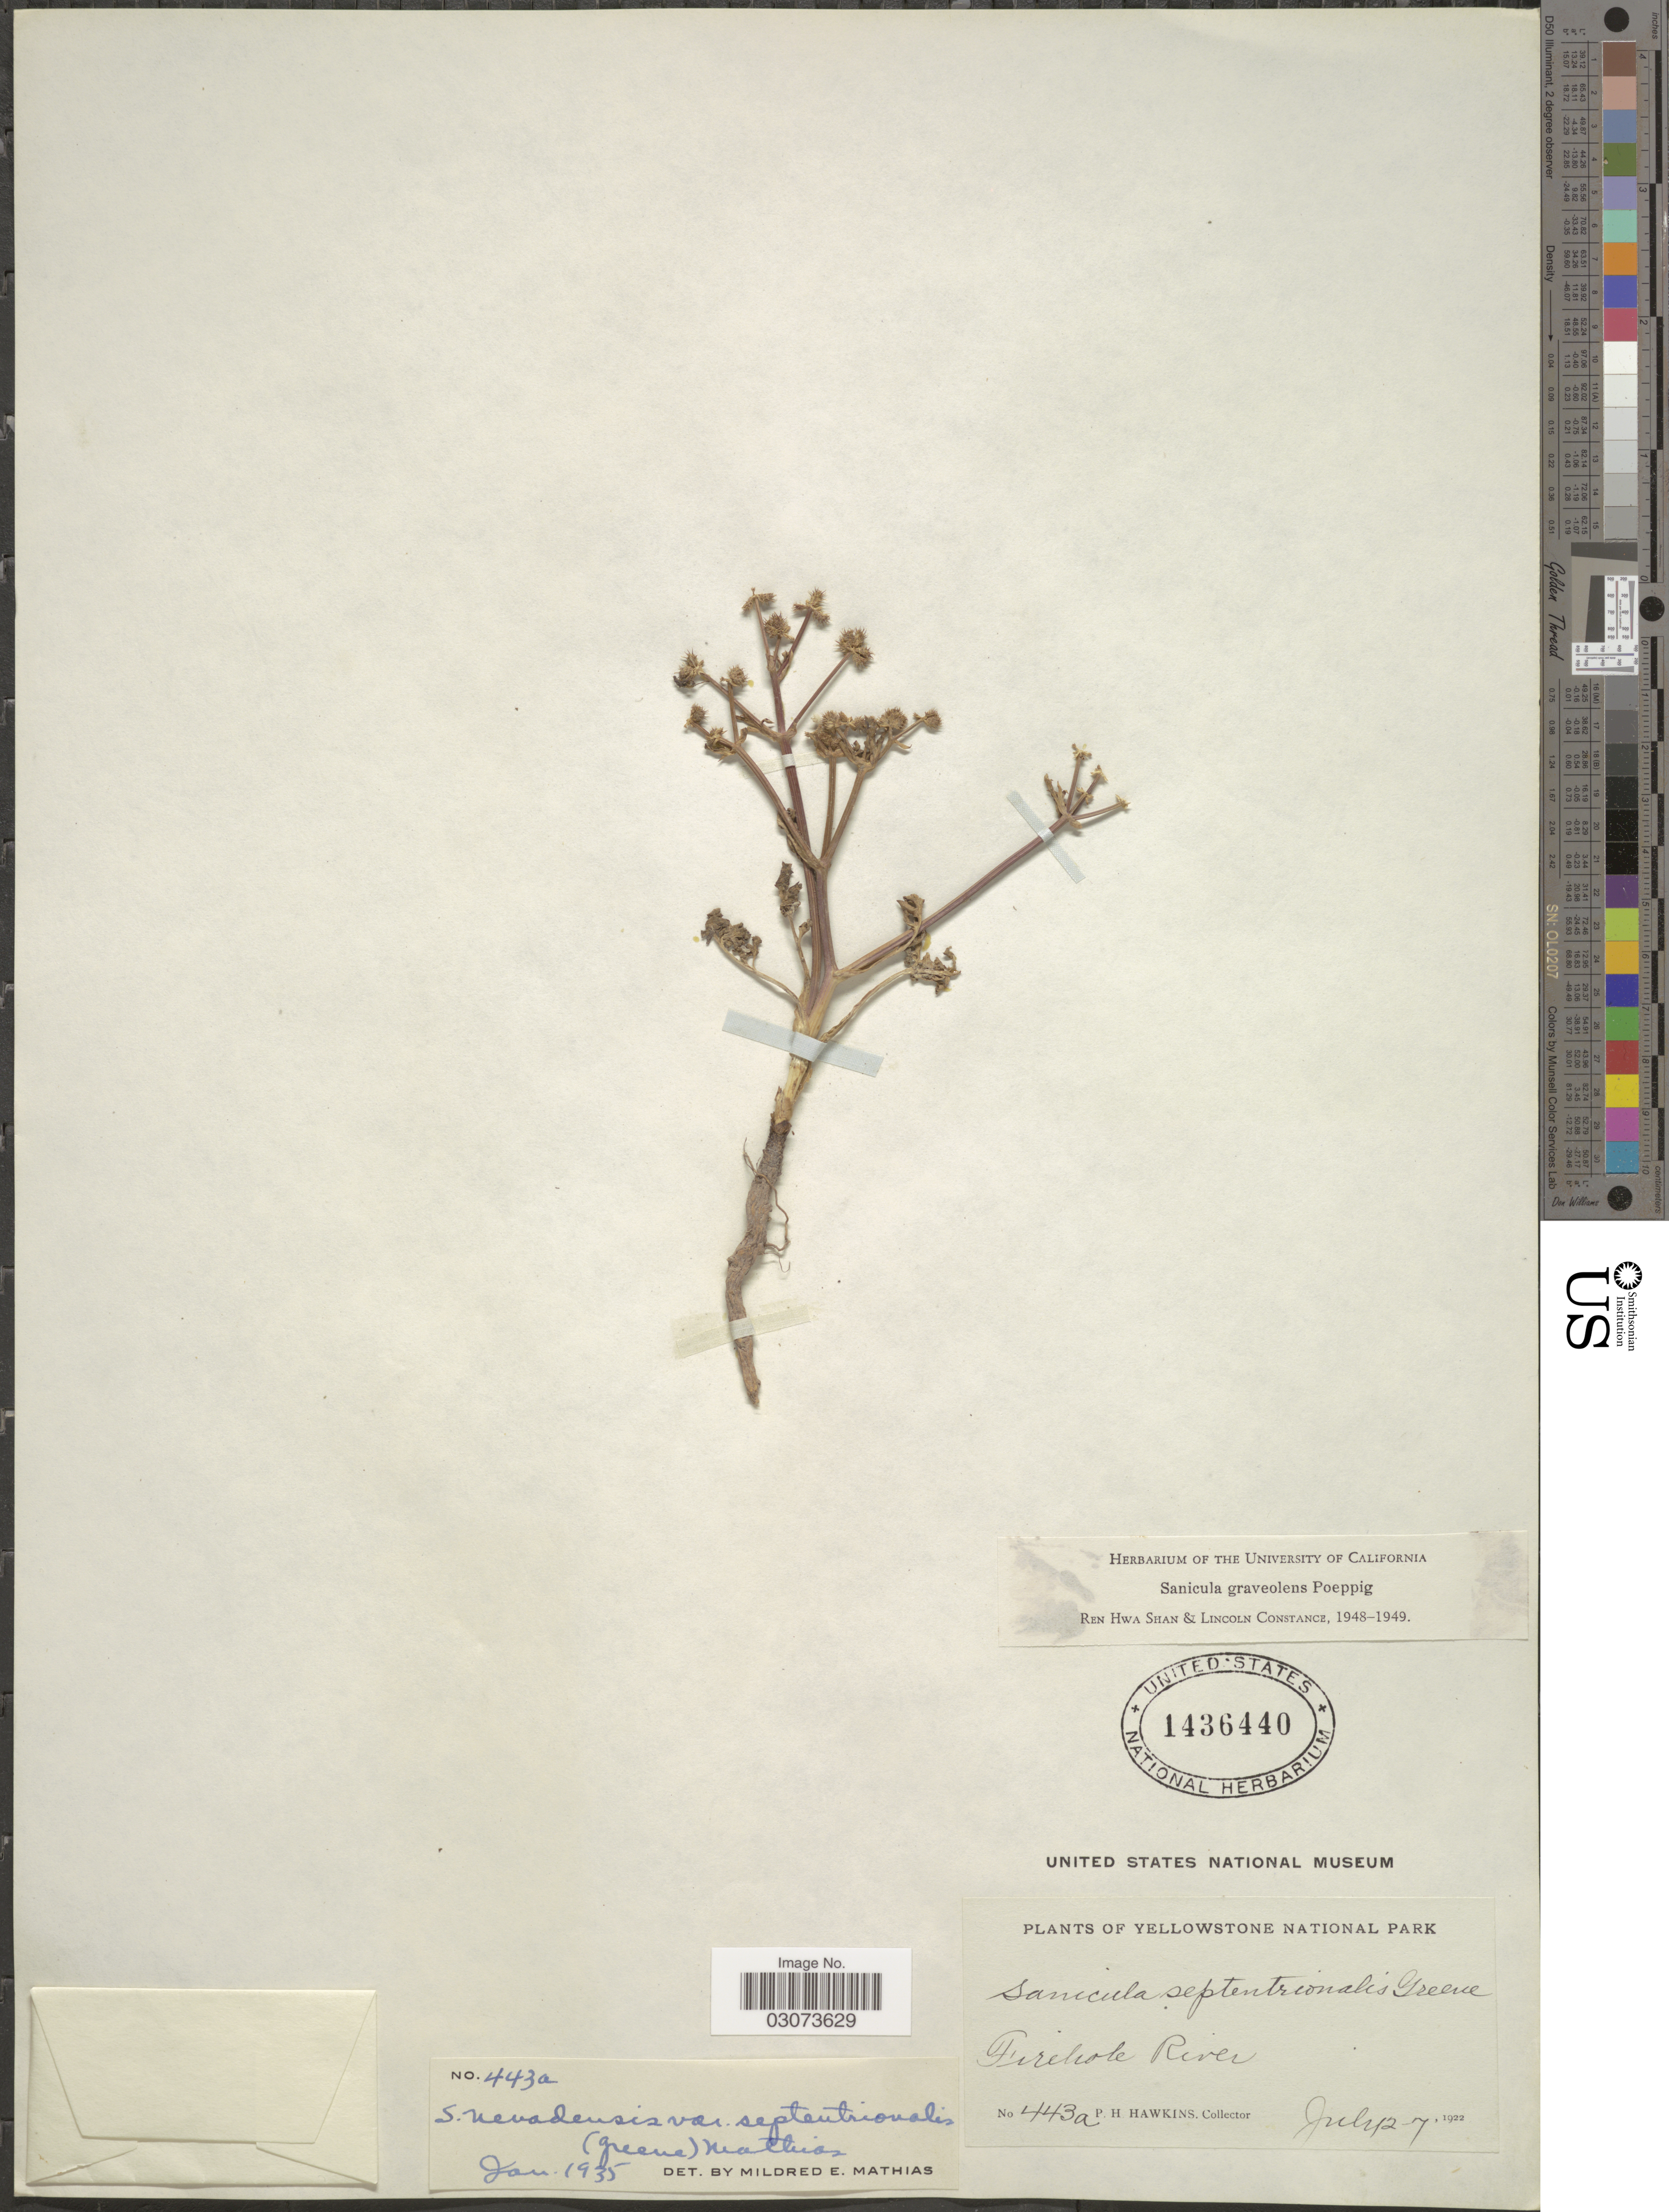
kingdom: Plantae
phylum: Tracheophyta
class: Magnoliopsida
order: Apiales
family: Apiaceae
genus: Sanicula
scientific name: Sanicula graveolens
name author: Poepp. ex DC.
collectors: P. Hawkins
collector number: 443a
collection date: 1922-07-02/1922-07-07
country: United States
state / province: Wyoming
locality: Yellowstone National Park. Firehole River.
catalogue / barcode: US 1436440